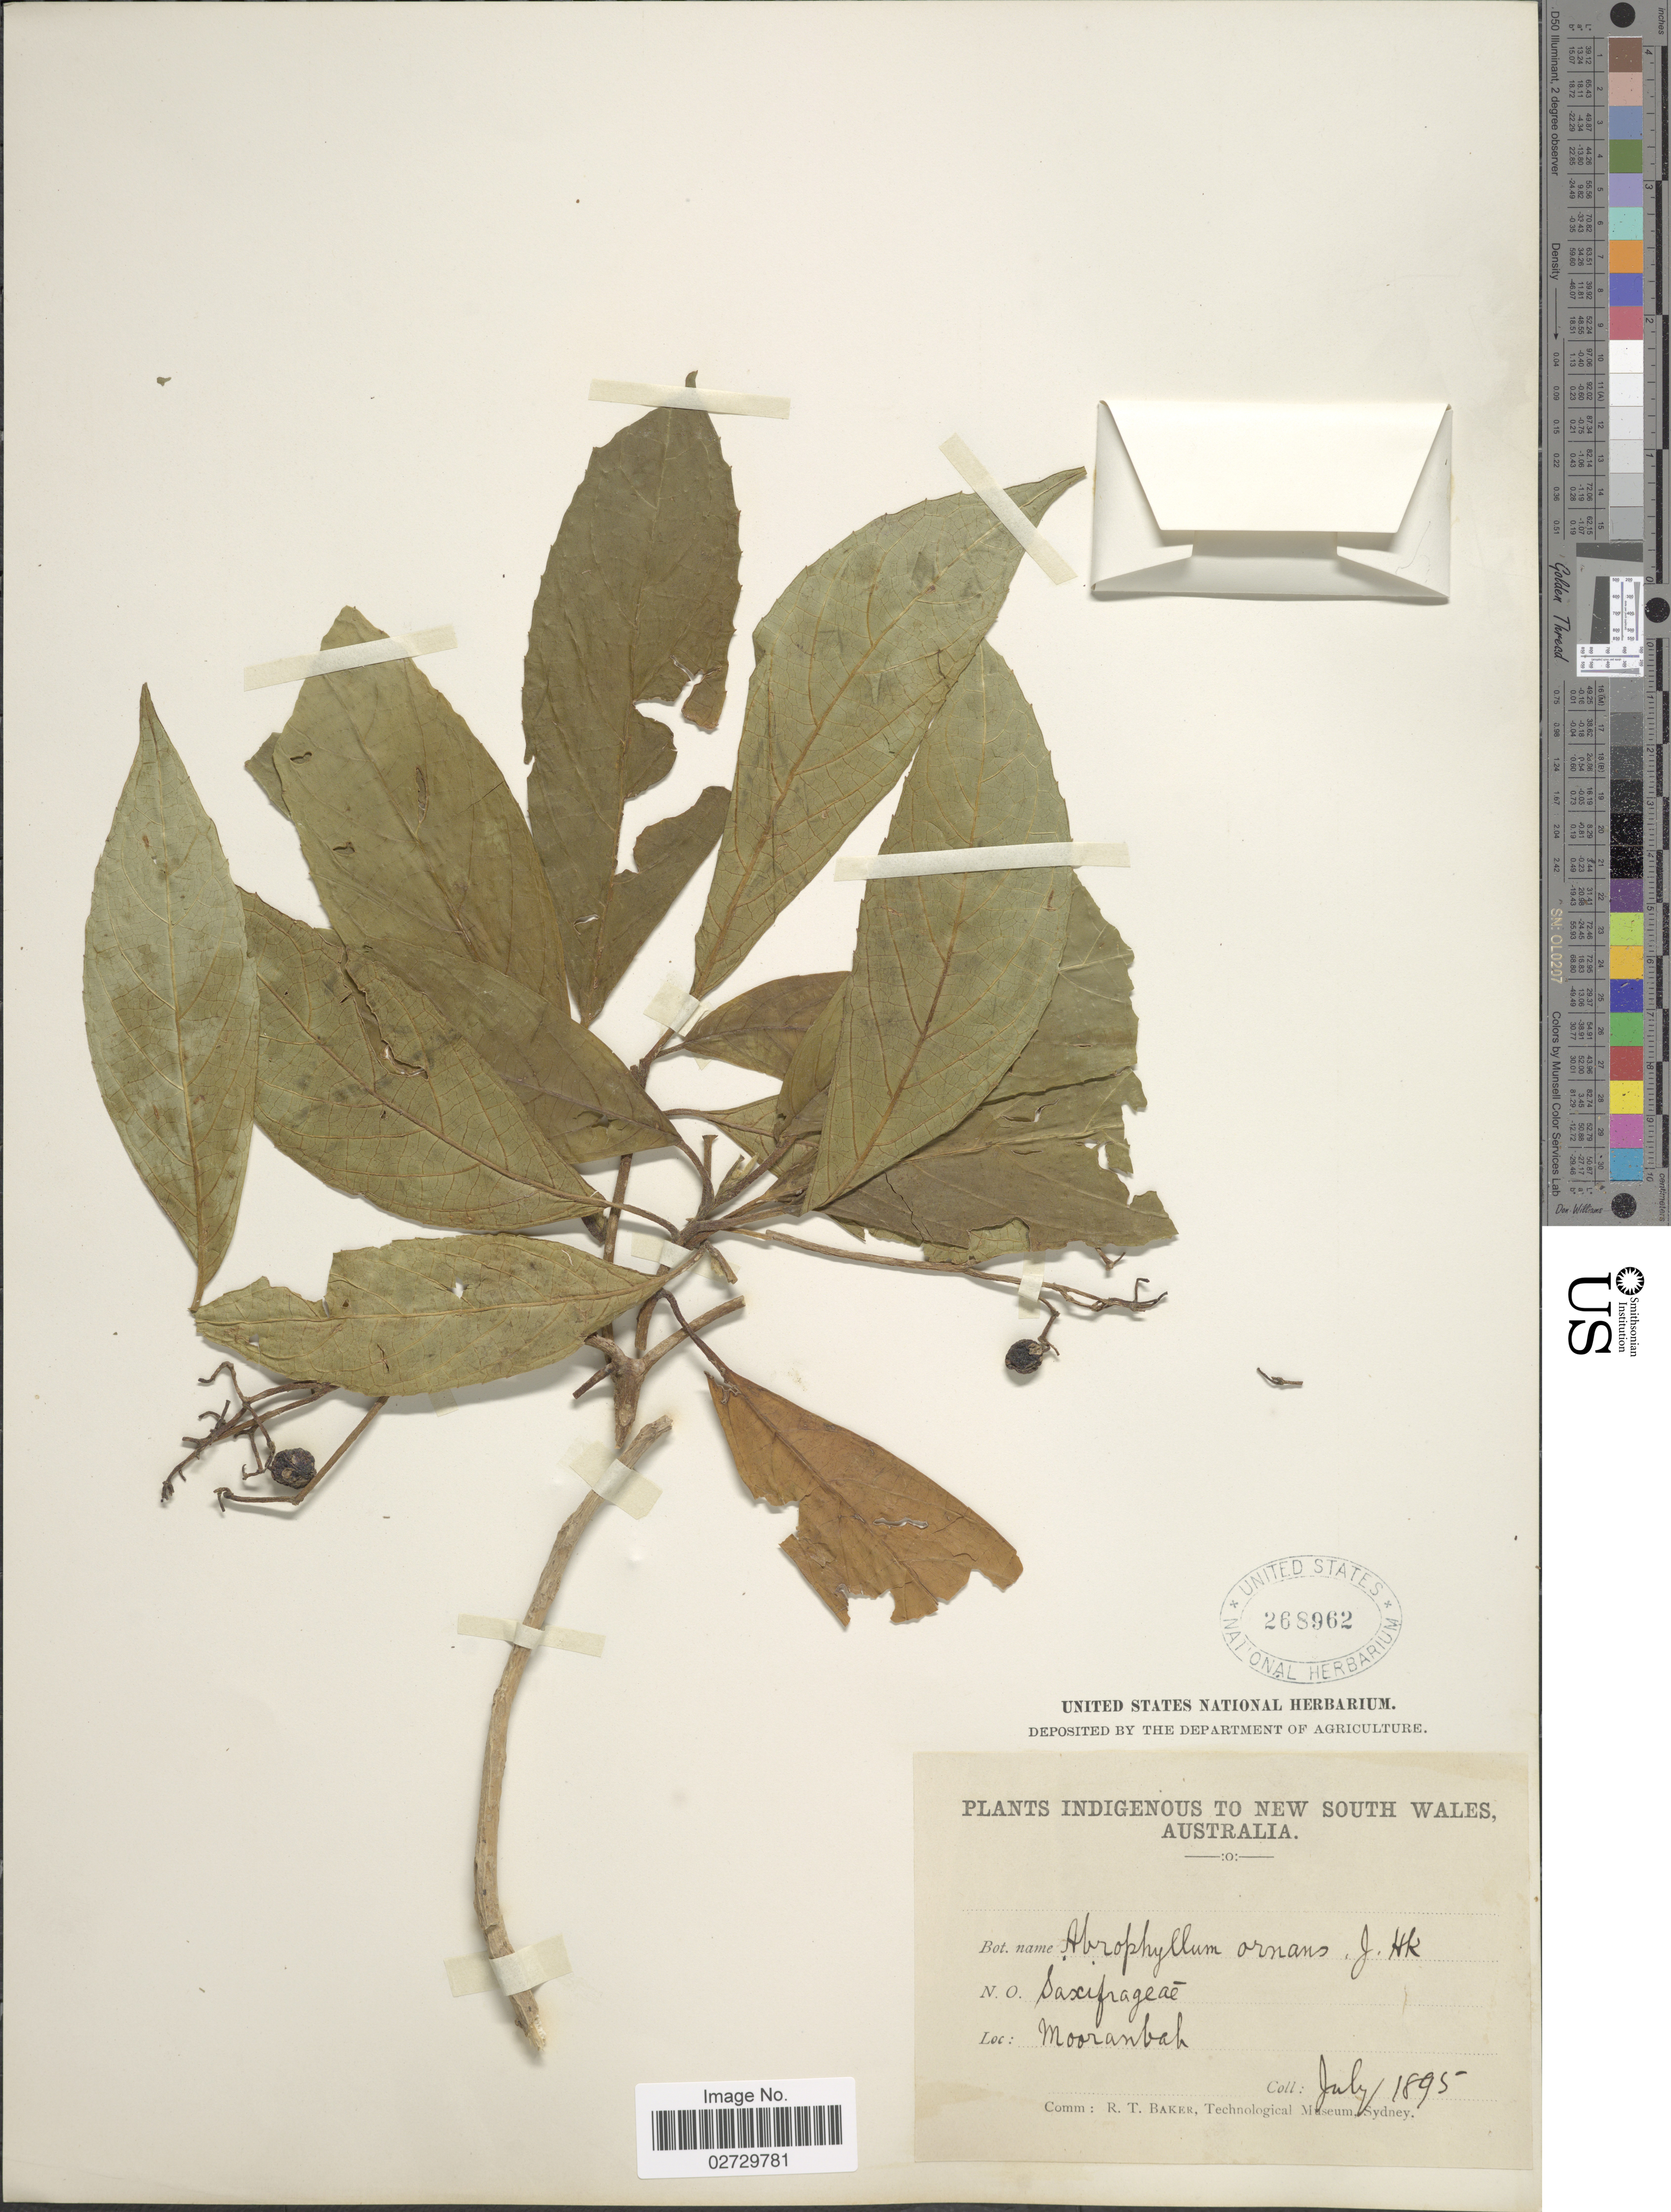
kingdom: Plantae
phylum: Tracheophyta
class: Magnoliopsida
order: Asterales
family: Rousseaceae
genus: Abrophyllum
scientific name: Abrophyllum ornans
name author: (F. Muell.) Hook. f.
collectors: R. T. Baker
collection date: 1895-07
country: Australia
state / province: New South Wales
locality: Mooranbah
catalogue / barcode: US 268962